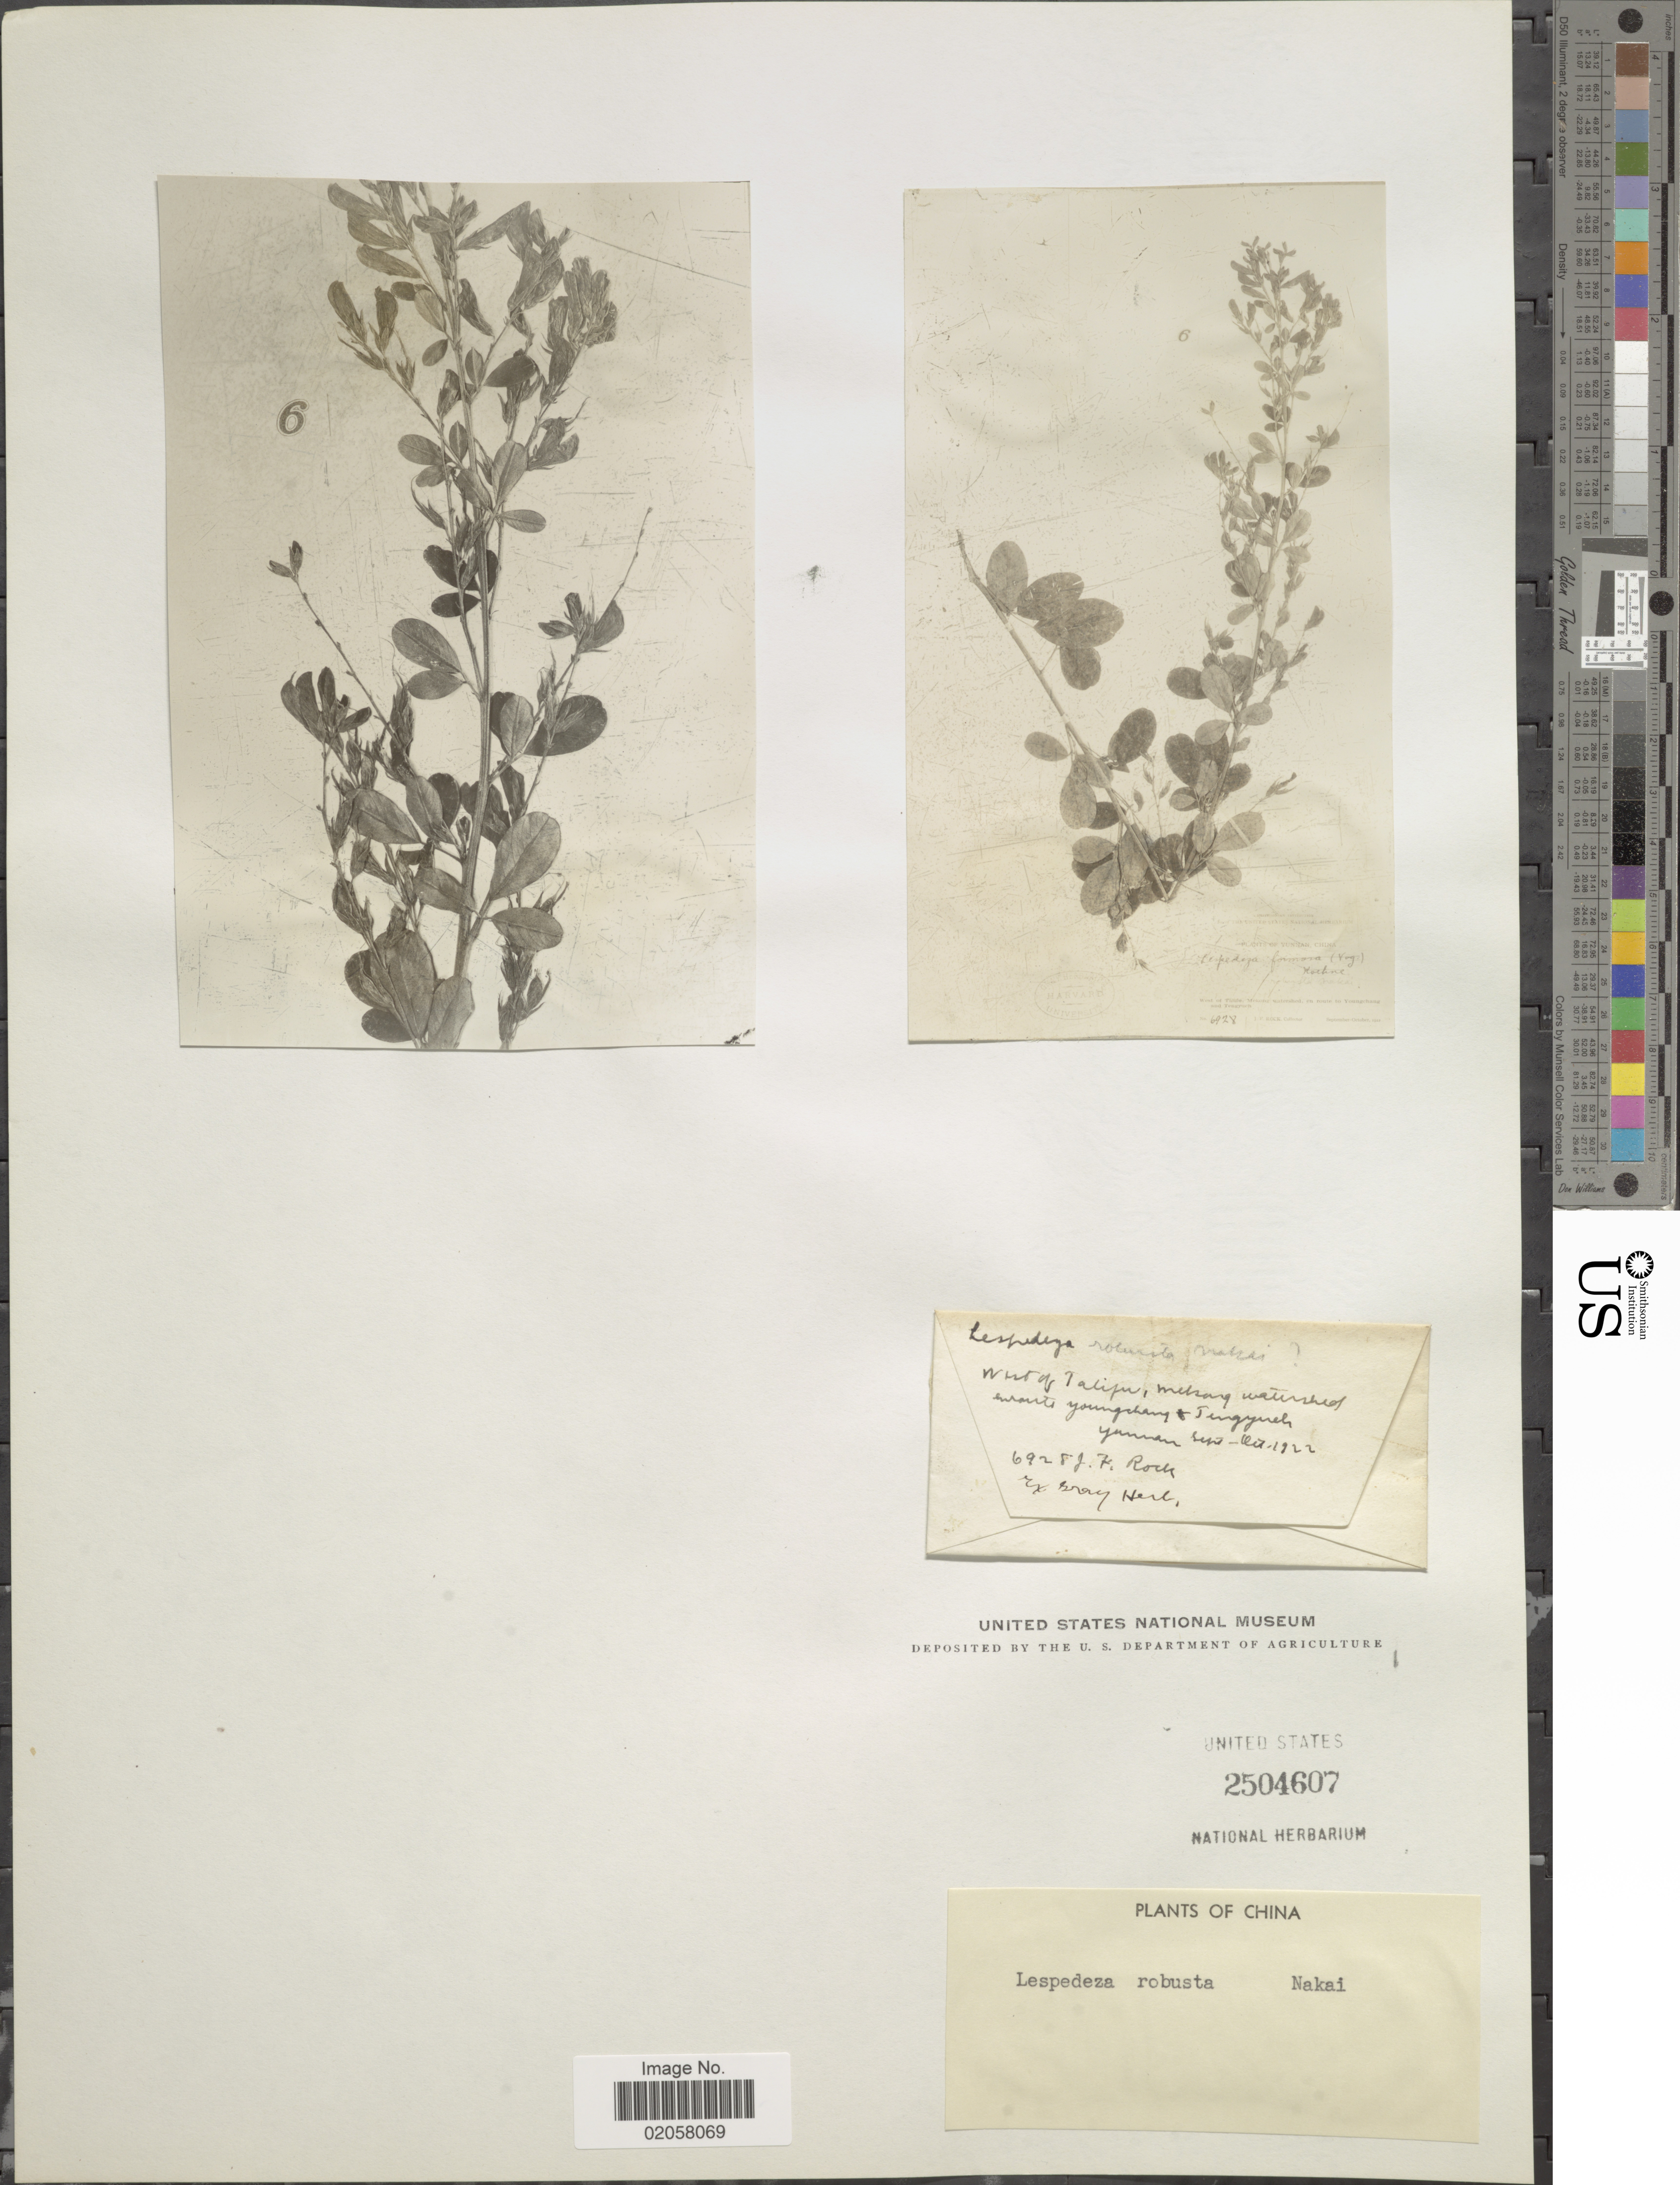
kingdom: Plantae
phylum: Tracheophyta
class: Magnoliopsida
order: Fabales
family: Fabaceae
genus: Lespedeza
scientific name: Lespedeza robusta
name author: Nakai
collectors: J. Rock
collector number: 6928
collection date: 1922-09/1922-10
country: China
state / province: Yunnan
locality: West of Talifu, mekong watershed summits Youngchang & Tengyueh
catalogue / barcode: US 2504607